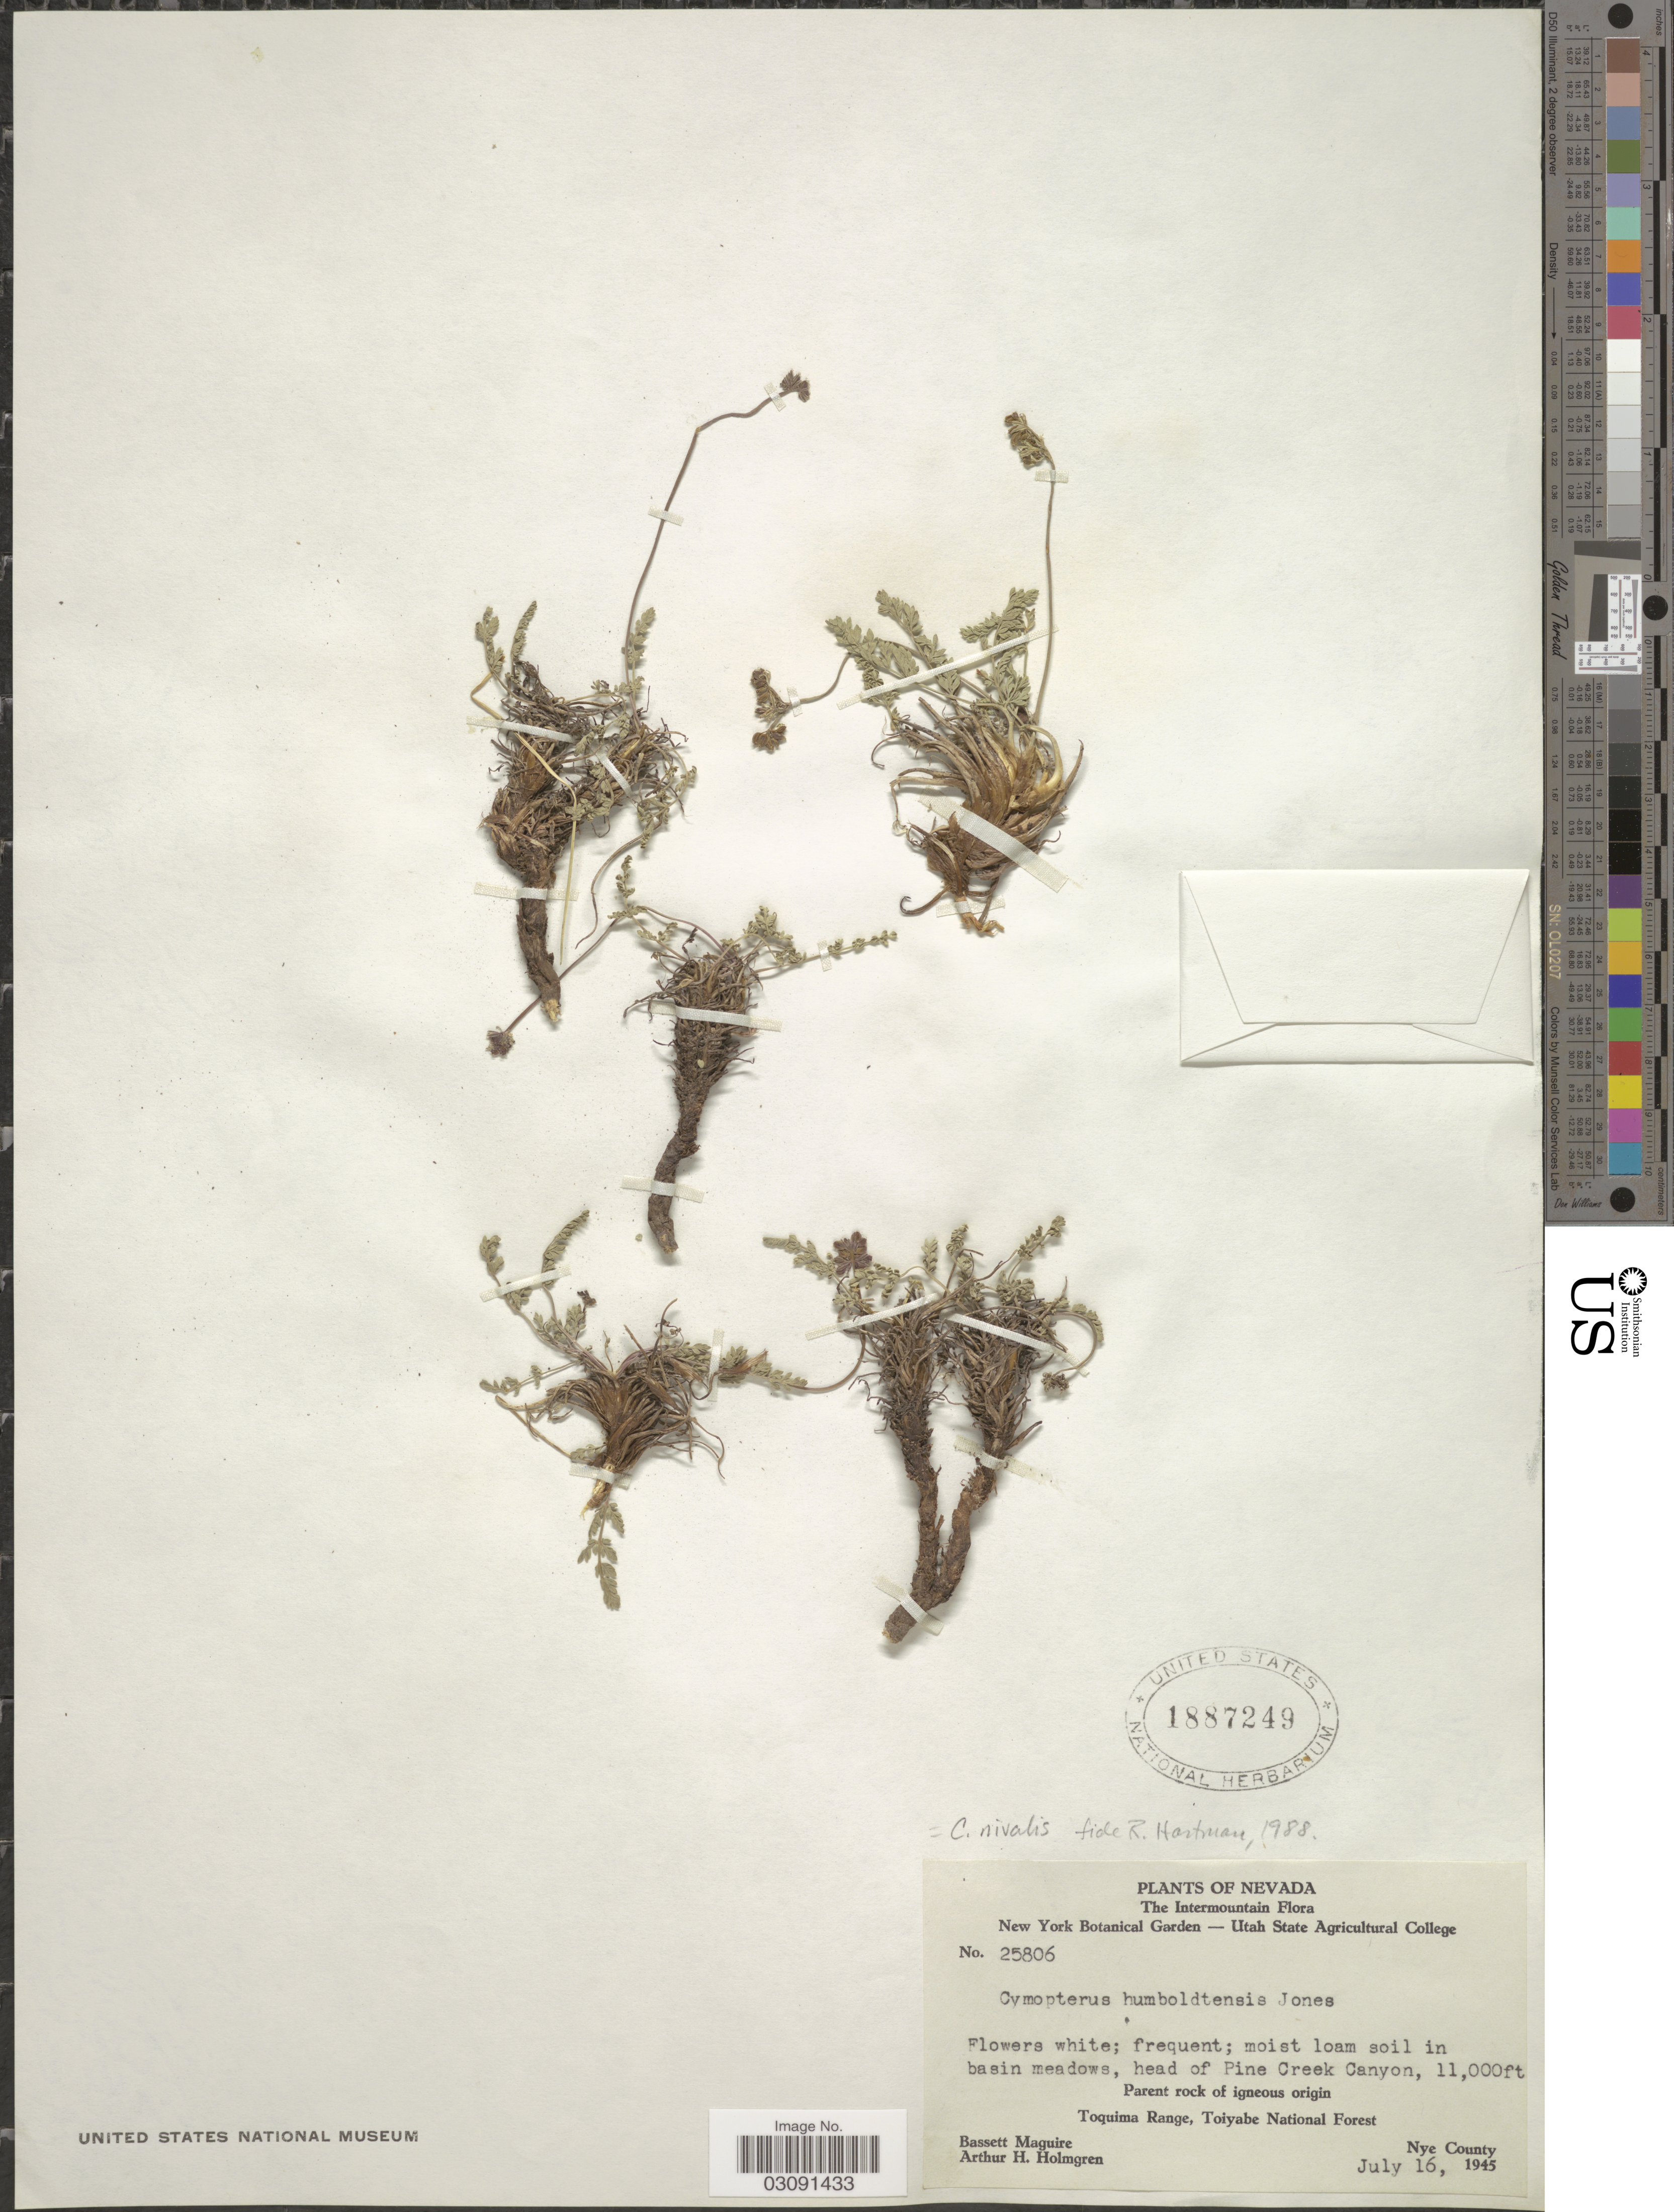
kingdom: Plantae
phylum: Tracheophyta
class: Magnoliopsida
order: Apiales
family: Apiaceae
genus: Cymopterus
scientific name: Cymopterus nivalis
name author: S. Watson in C. King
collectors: B. Maguire & A. H. Holmgren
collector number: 25806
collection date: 1945-07-16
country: United States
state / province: Nevada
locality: The Intermountain. Head of Pine Creek Canyon. Toquima Range, Toiyabe National Forest. Nye County.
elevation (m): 3353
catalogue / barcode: US 1887249